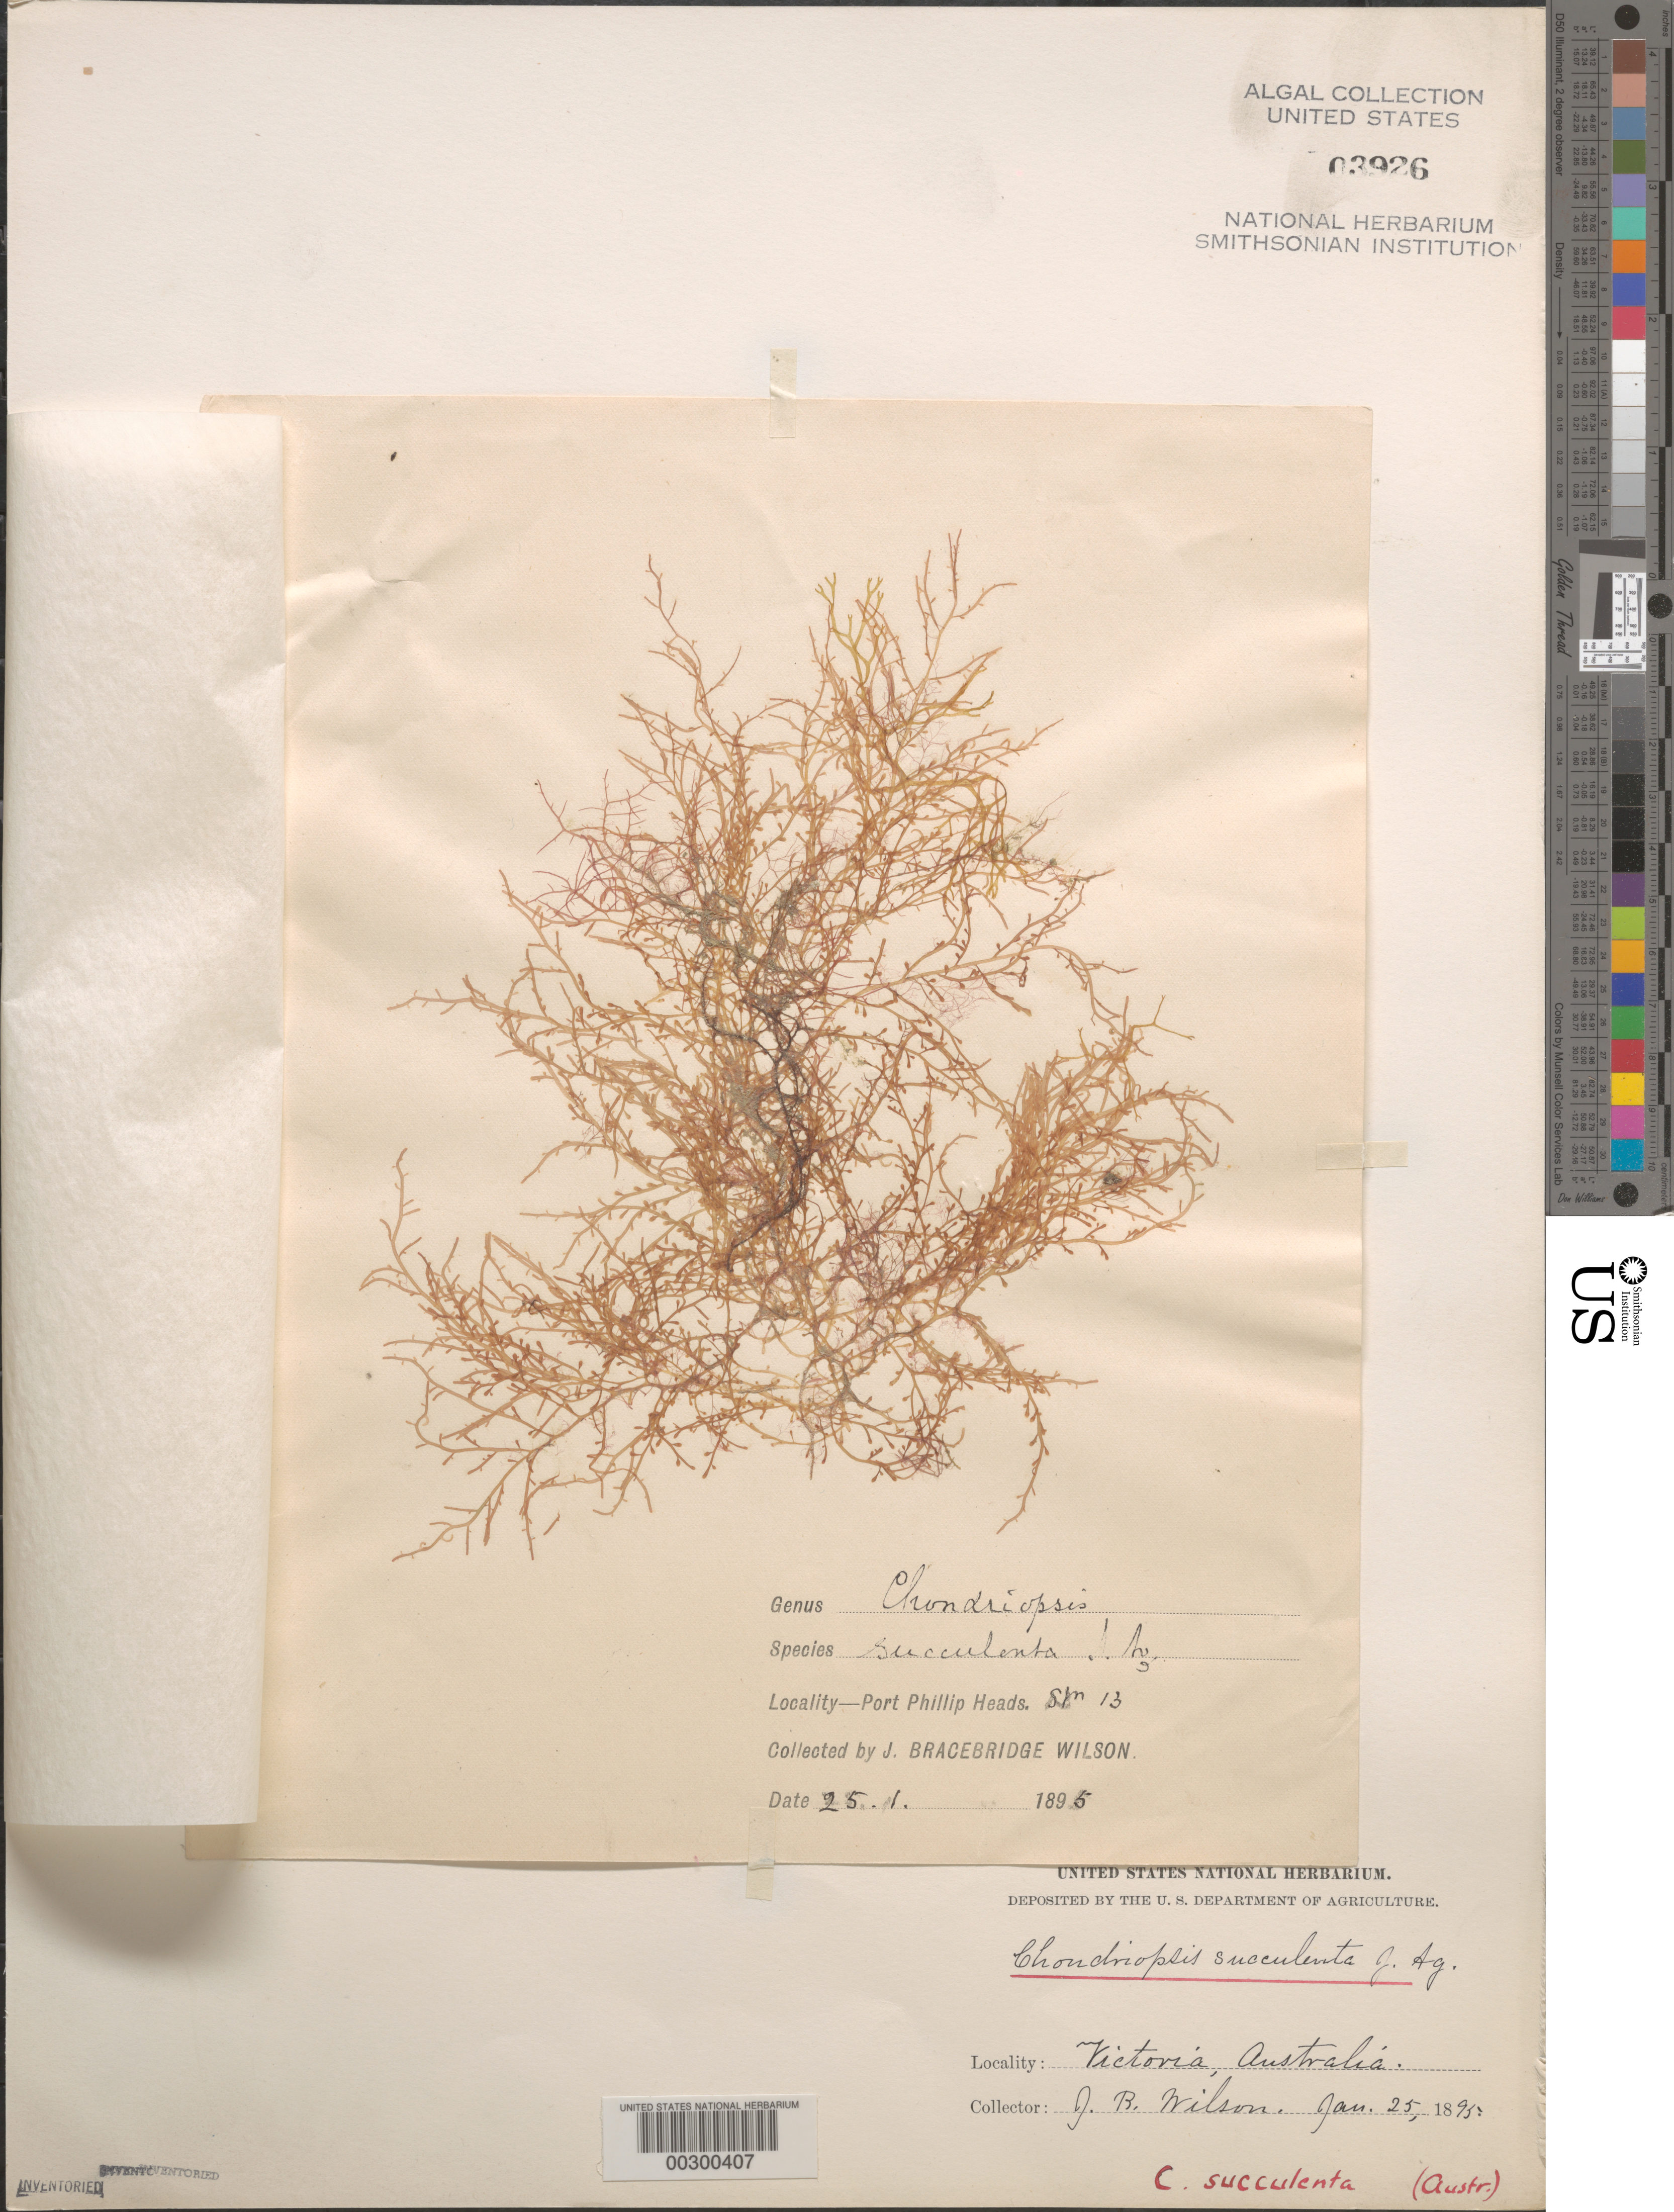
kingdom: Plantae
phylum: Rhodophyta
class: Florideophyceae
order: Ceramiales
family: Rhodomelaceae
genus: Chondria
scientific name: Chondria succulenta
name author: (J. Agardh)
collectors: J. B. Wilson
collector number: Station 13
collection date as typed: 25 Jan 1895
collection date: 1895-01-25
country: Australia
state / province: Victoria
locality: Port Phillip Heads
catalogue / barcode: US 3926